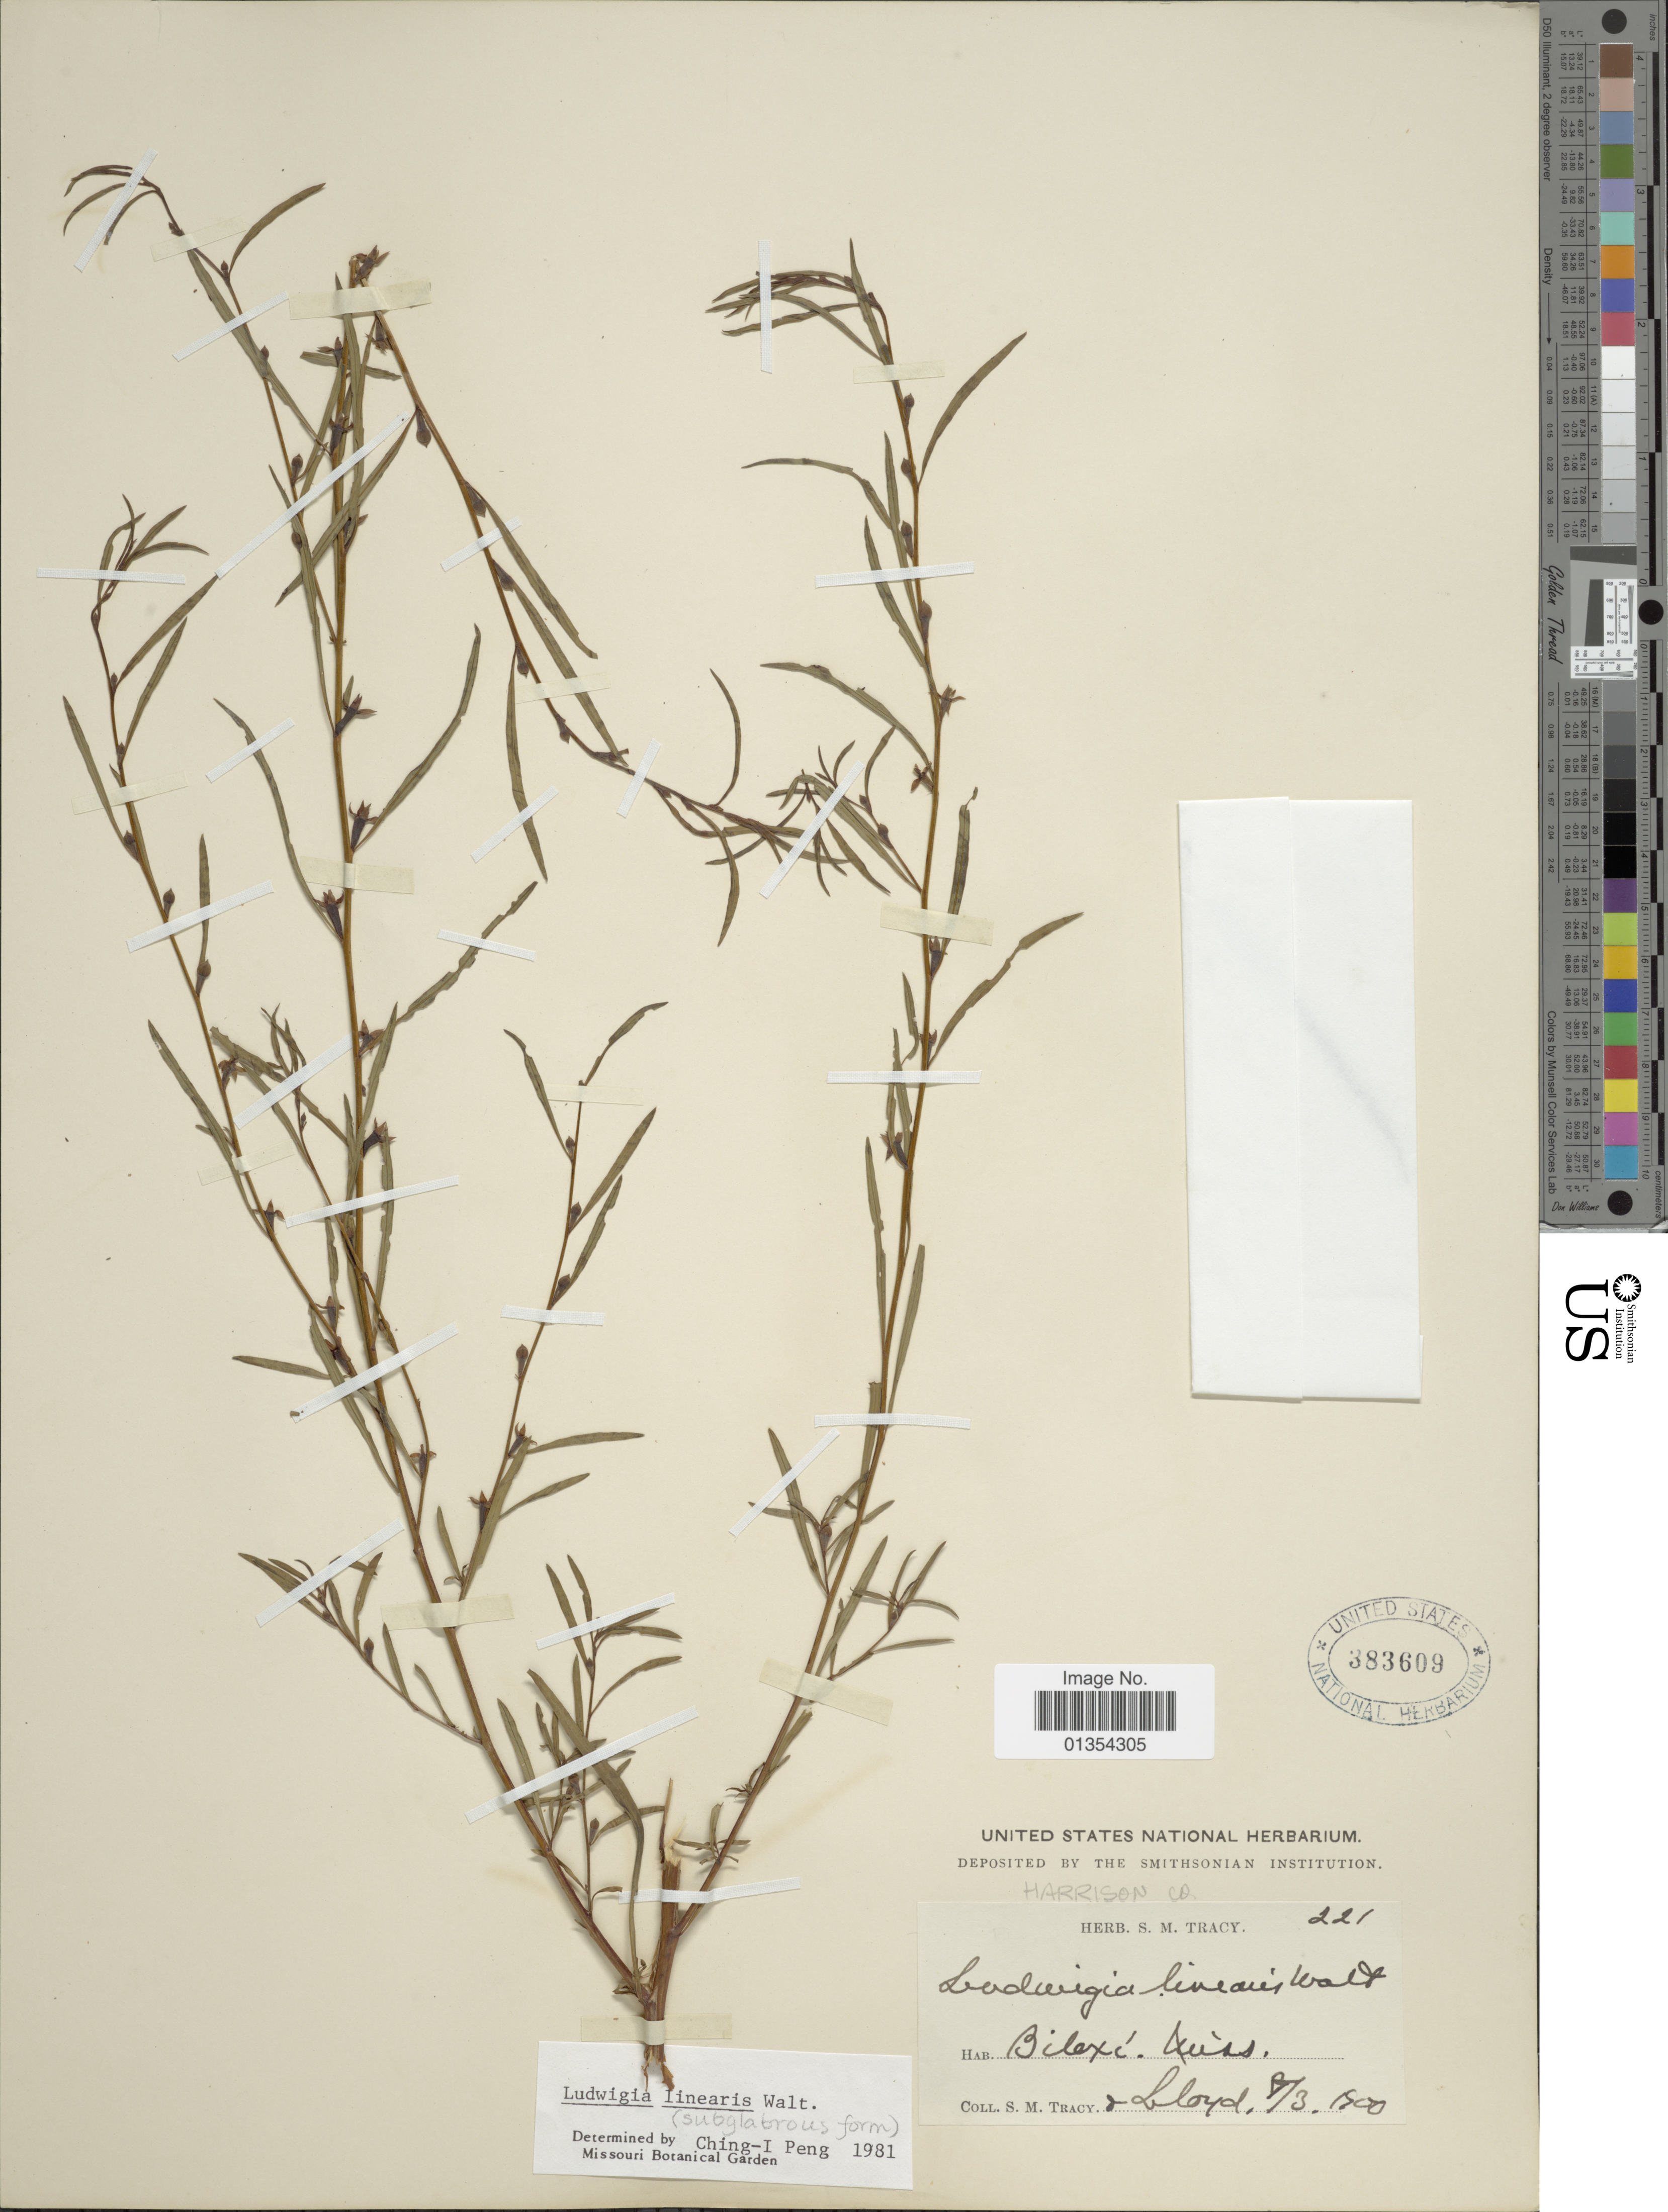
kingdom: Plantae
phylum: Tracheophyta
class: Magnoliopsida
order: Myrtales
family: Onagraceae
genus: Ludwigia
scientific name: Ludwigia linearis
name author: Walter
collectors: S. M. Tracy & -- Lloyd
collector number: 221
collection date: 1900-03-09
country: United States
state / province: Mississippi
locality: Harrison Co. Biloxi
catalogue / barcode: US 383609